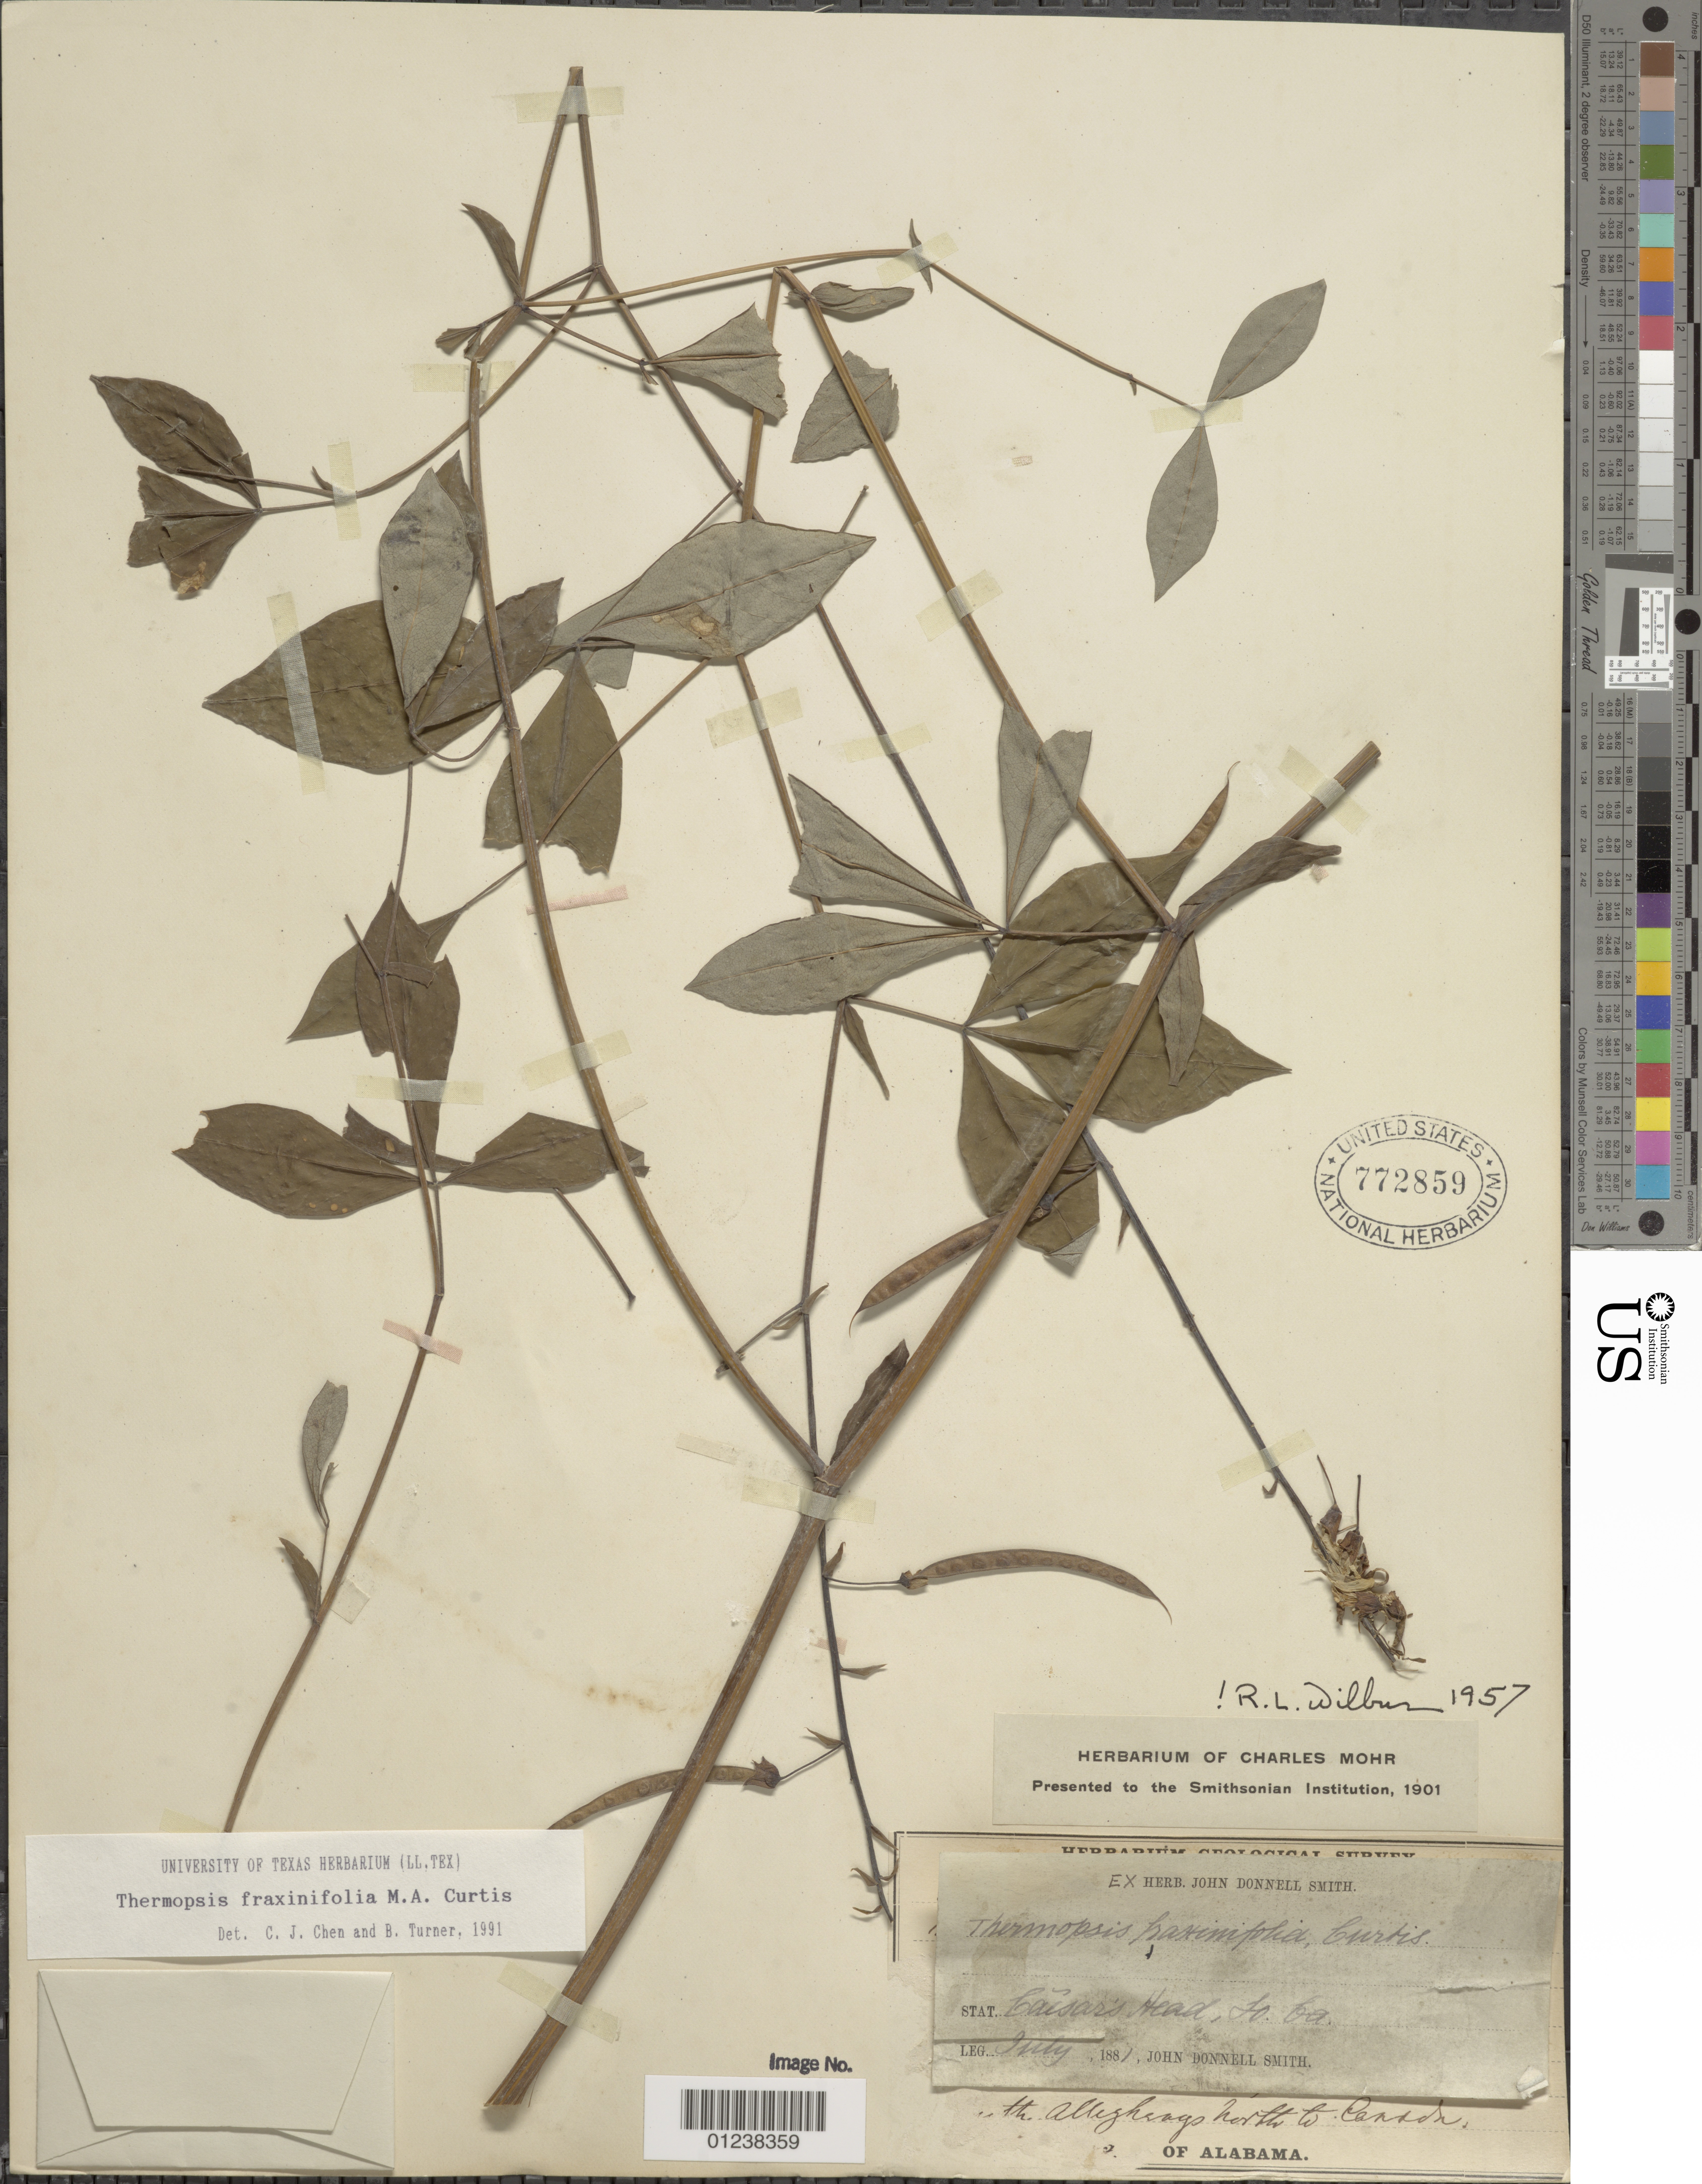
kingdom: Plantae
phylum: Tracheophyta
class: Magnoliopsida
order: Fabales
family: Fabaceae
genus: Thermopsis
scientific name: Thermopsis fraxinifolia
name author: M.A. Curtis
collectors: J. Donnell Smith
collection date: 1881-07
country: United States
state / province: South Carolina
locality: Caêsar's Head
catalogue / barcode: US 772859